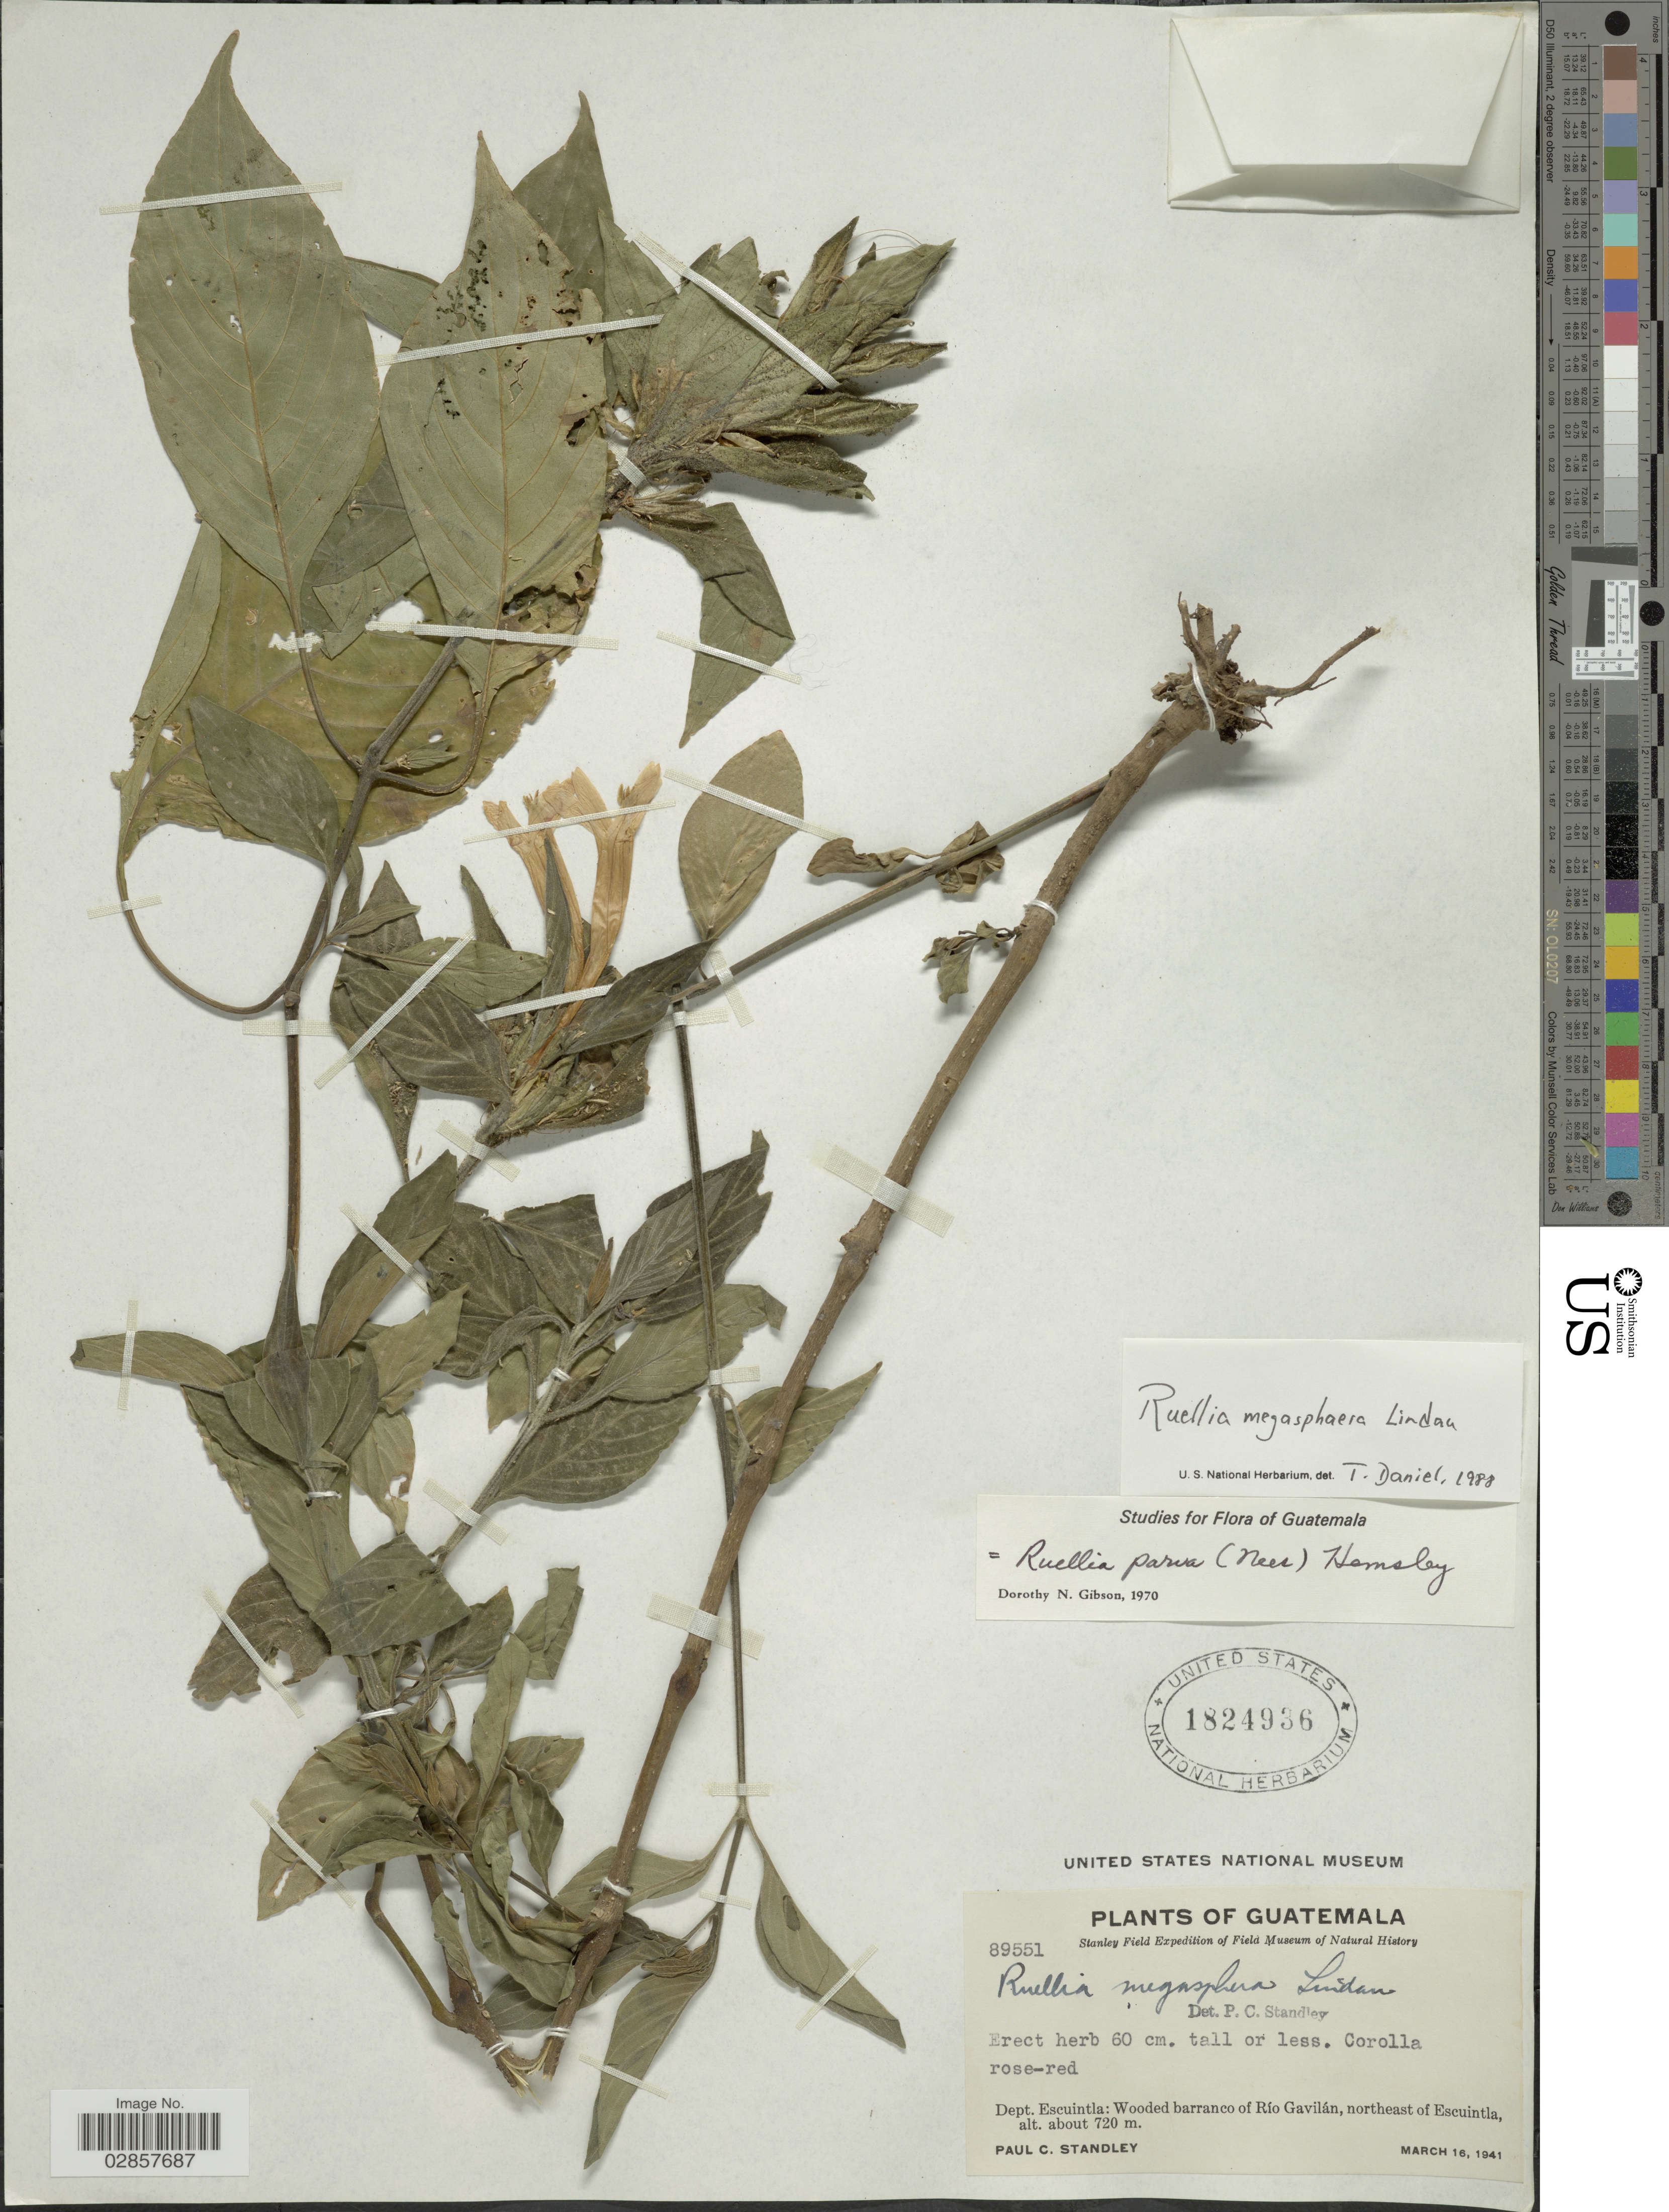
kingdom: Plantae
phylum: Tracheophyta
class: Magnoliopsida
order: Lamiales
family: Acanthaceae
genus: Ruellia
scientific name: Ruellia megasphaera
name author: Lindau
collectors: P. C. Standley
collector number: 89551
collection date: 1941-03-16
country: Guatemala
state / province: Escuintla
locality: Dept. Escuintla, Wooded barranco of Río Gavilán, northeast of Escuintla.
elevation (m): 720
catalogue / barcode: US 1824936